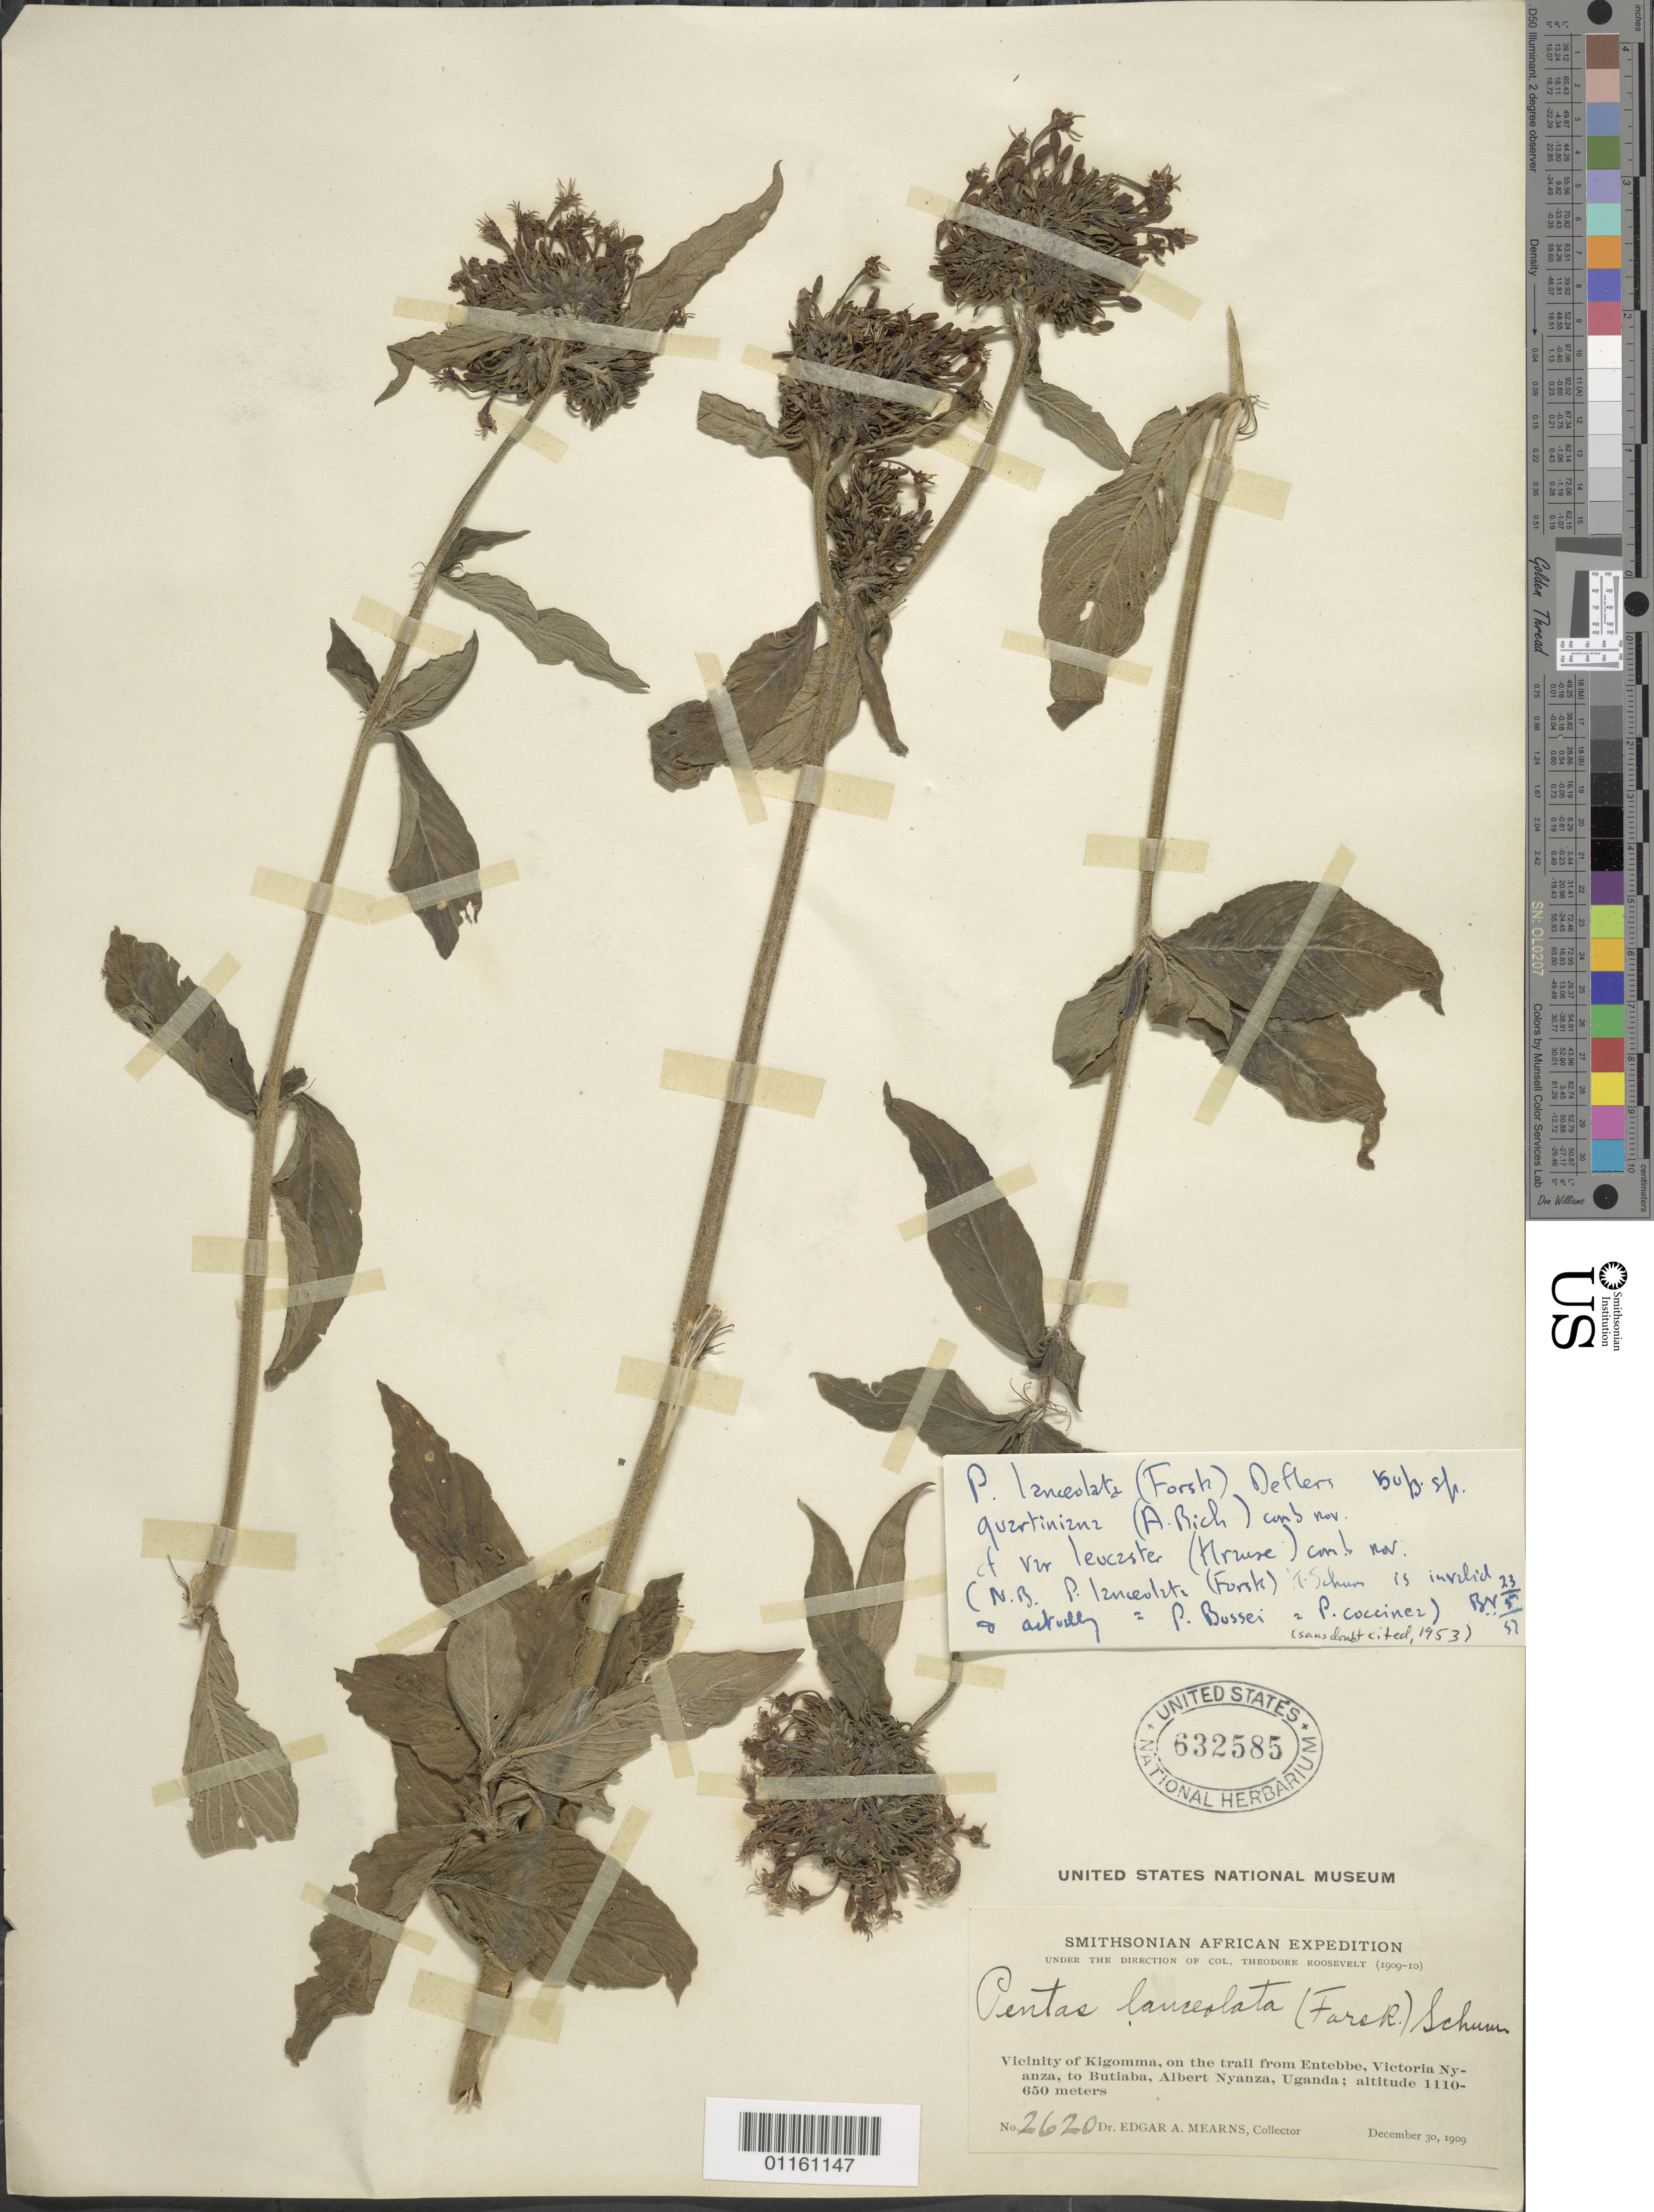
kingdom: Plantae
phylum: Tracheophyta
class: Magnoliopsida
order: Gentianales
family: Rubiaceae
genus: Pentas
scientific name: Pentas lanceolata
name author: (Forssk.) Deflers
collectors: E. A. Mearns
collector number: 2620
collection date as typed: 30 Dec 1909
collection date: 1909-12-30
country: Uganda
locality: Vicinity of Kigomma, on the trail from Entebbe, Victoria Nyanza, to Butiaba, Albert Nyanza, Uganda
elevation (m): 1110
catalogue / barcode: US 632585